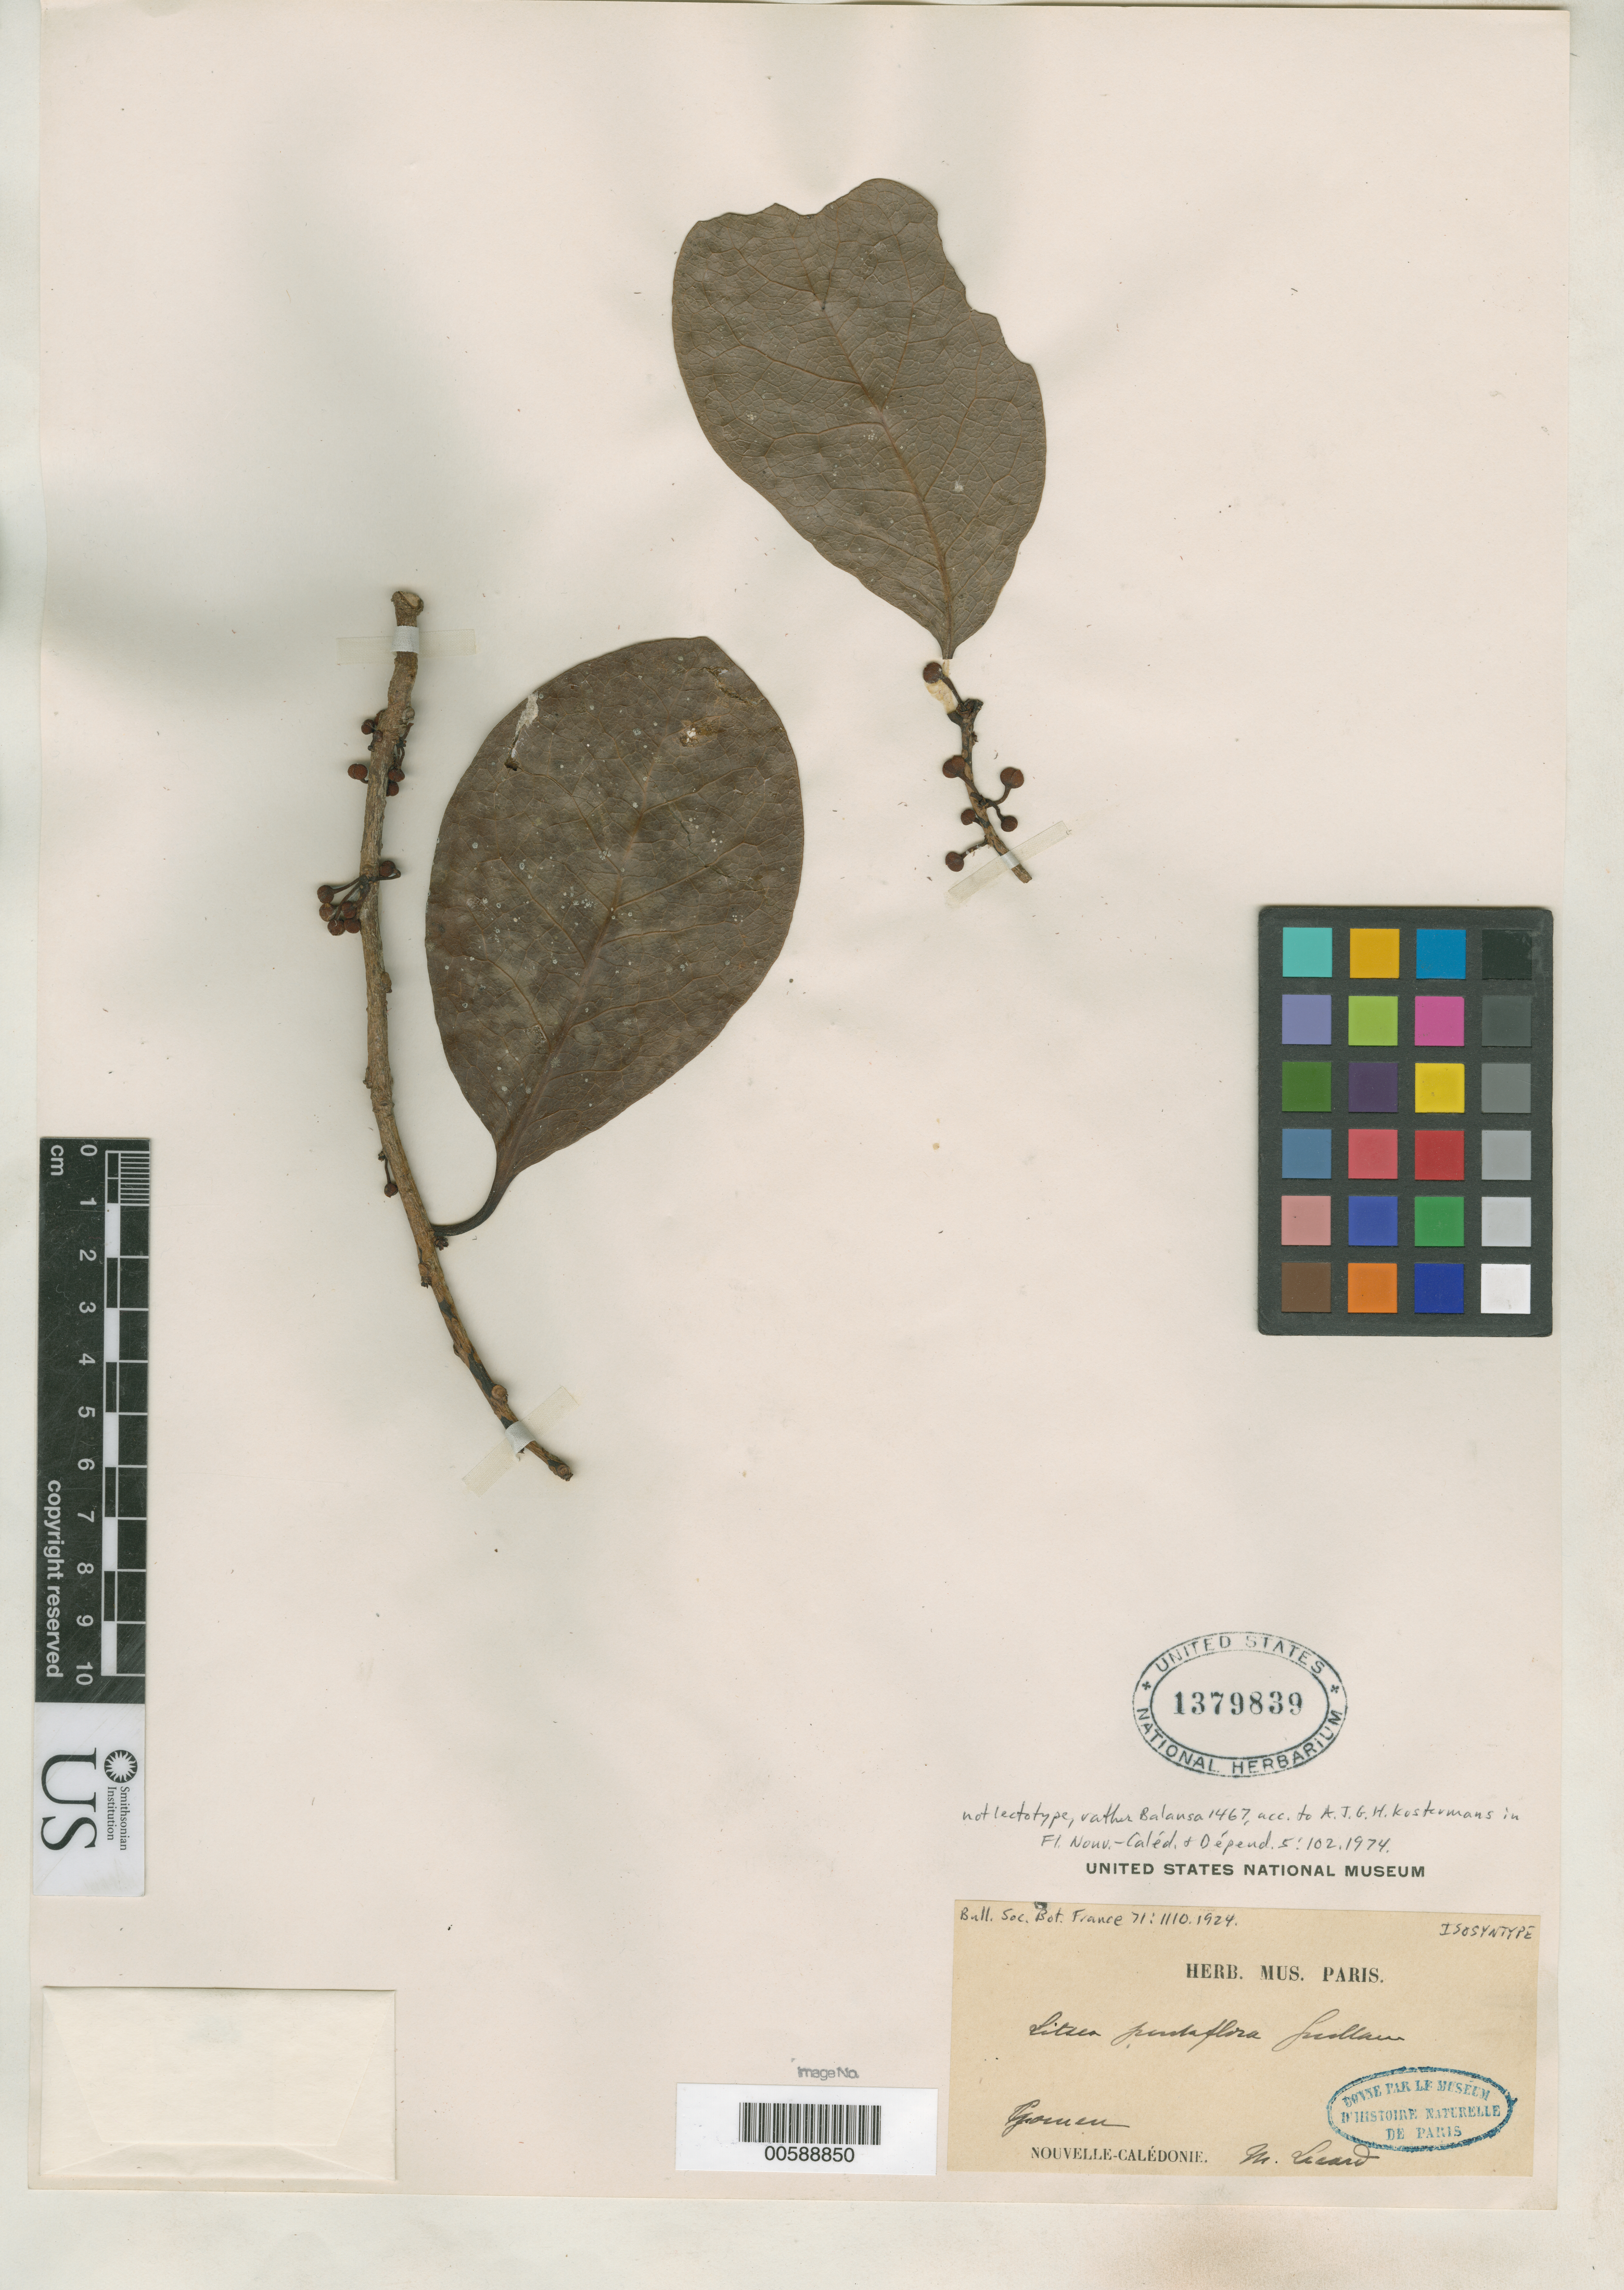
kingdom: Plantae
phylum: Tracheophyta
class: Magnoliopsida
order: Laurales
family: Lauraceae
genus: Litsea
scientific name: Litsea pentaflora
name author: Guillaumin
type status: Isosyntype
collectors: T. Lecard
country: New Caledonia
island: New Caledonia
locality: Gomen.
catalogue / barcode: US 1379839